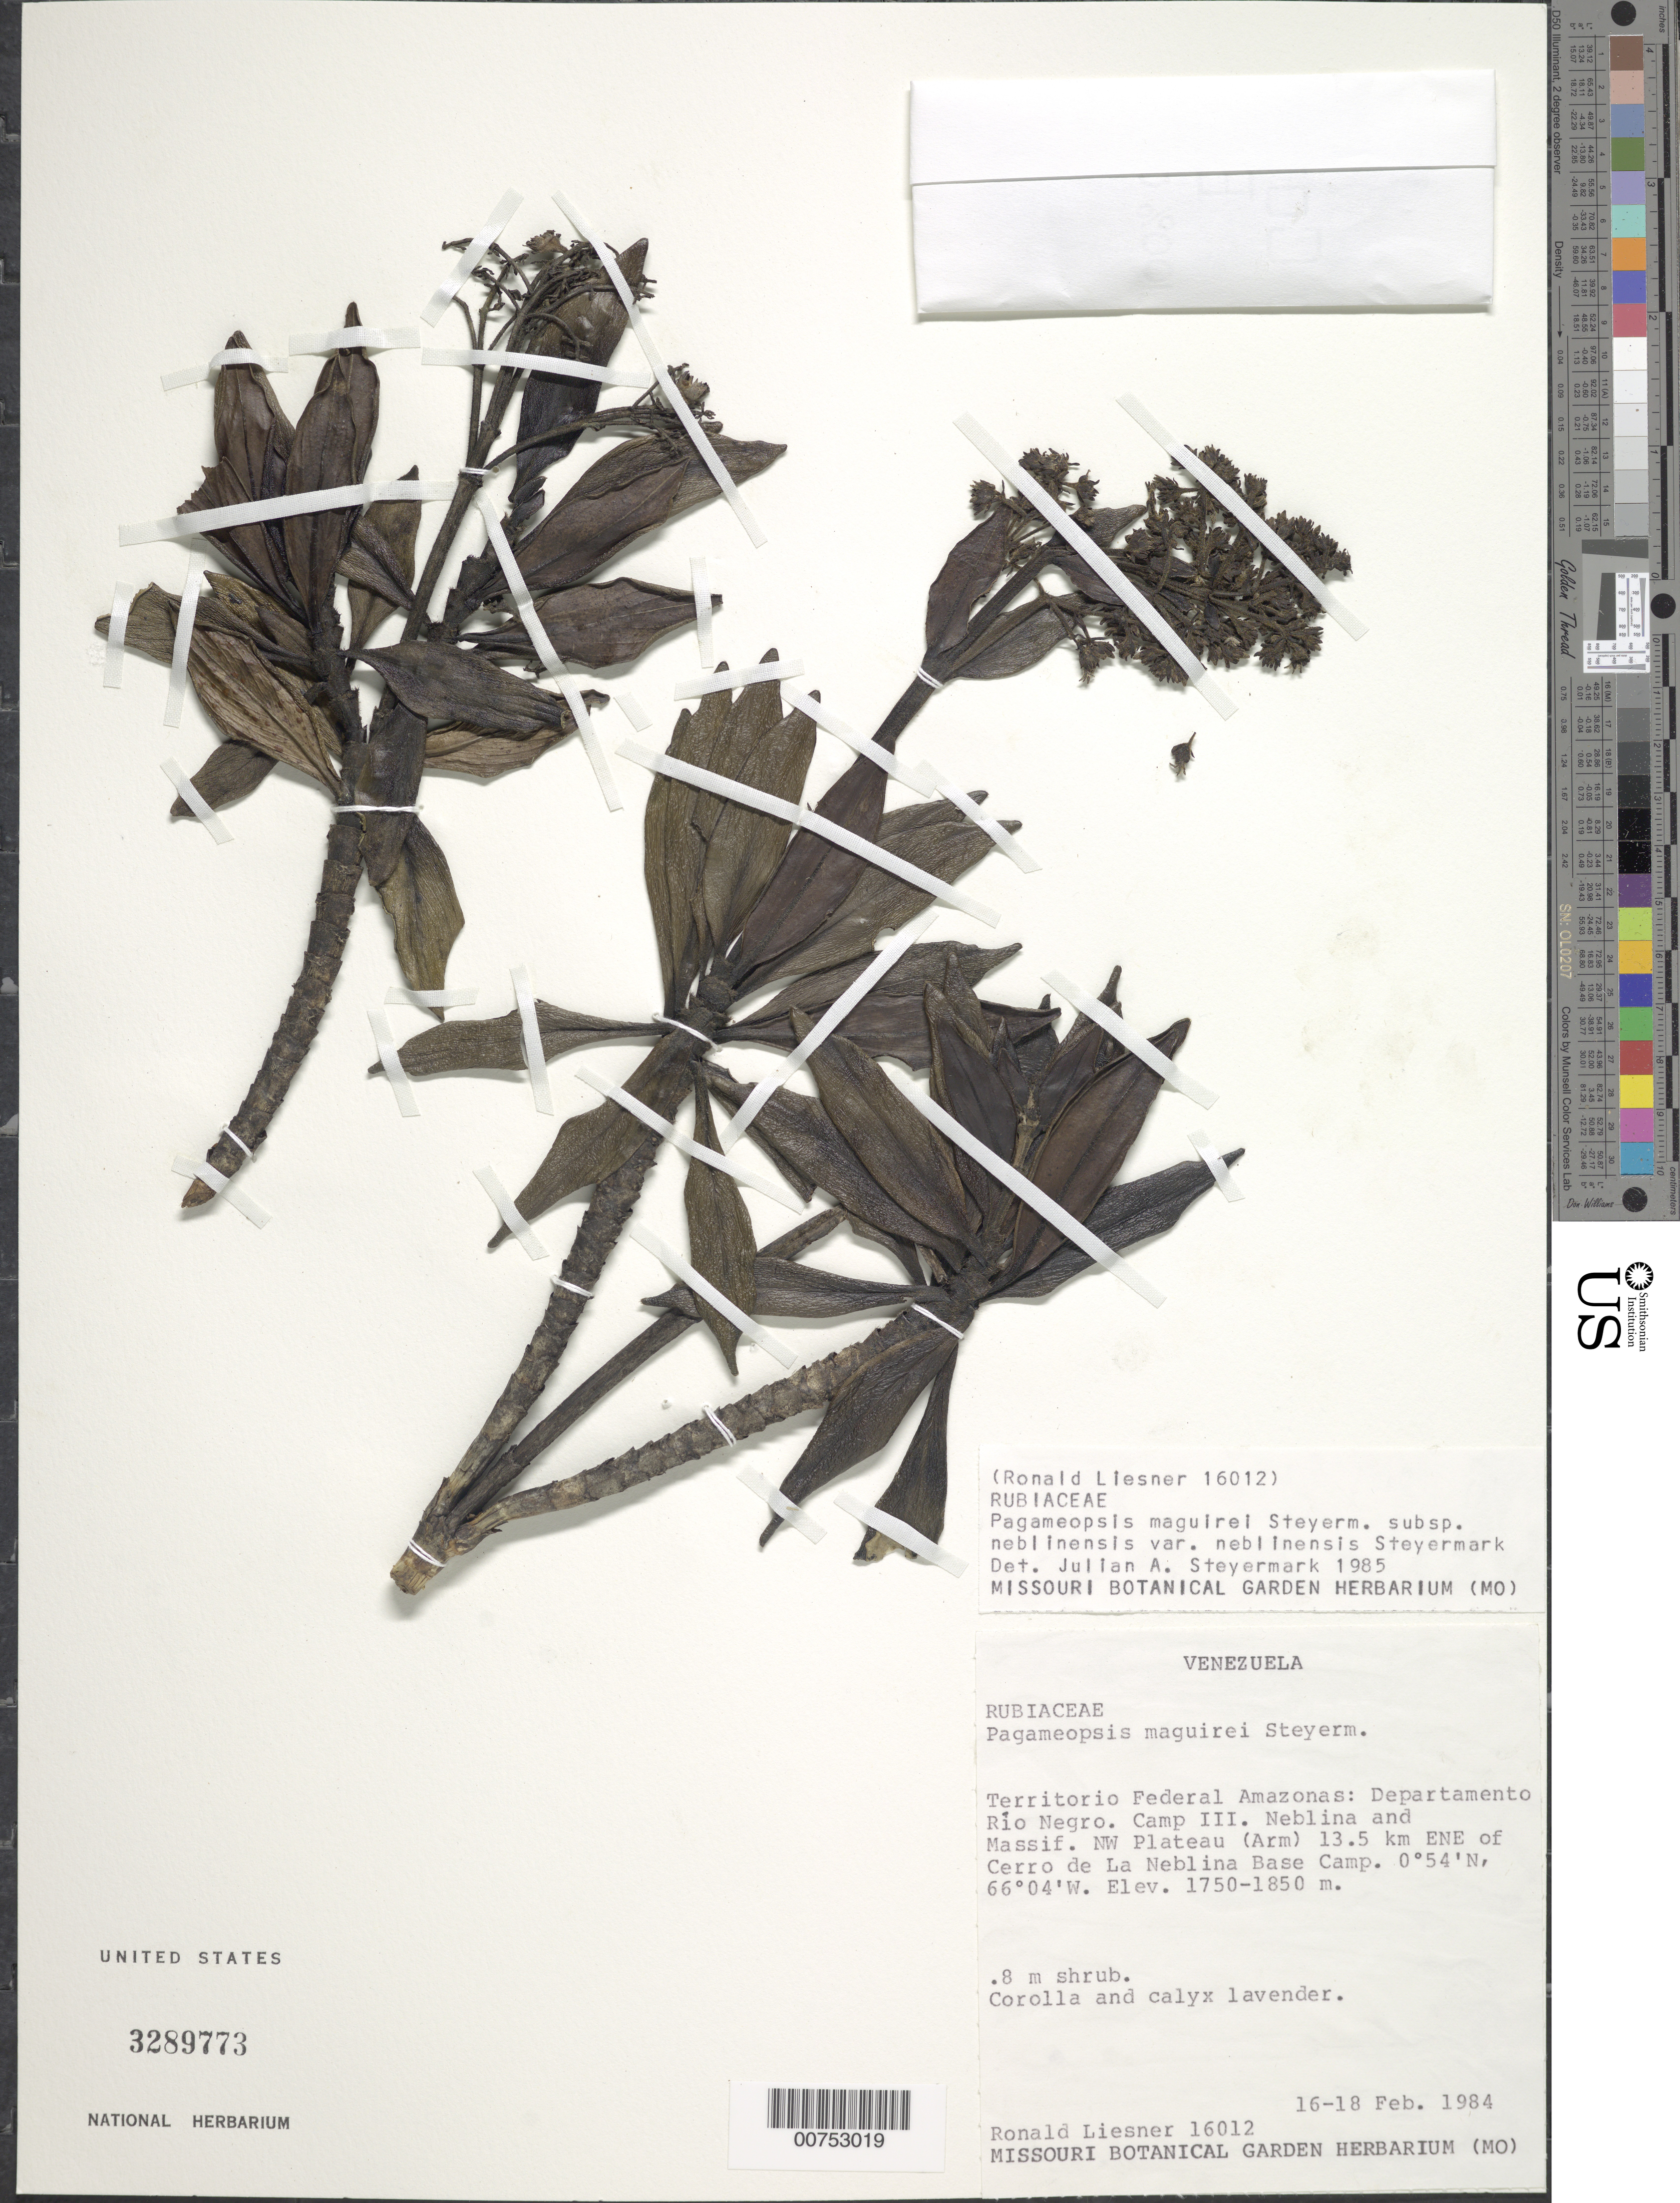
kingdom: Plantae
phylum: Tracheophyta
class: Magnoliopsida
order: Gentianales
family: Rubiaceae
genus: Pagameopsis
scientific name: Pagameopsis maguirei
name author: Steyerm.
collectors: R. L. Liesner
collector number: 16012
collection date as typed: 16-Feb-84 to 18-Feb-84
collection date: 1984-02-16/1984-02-18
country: Venezuela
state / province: Amazonas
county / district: Río Negro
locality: Cerro de La Neblina Base Camp, Camp III, Neblina & Massif, NW Plateau, 13.5 km ENE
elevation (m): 1750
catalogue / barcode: US 3289773